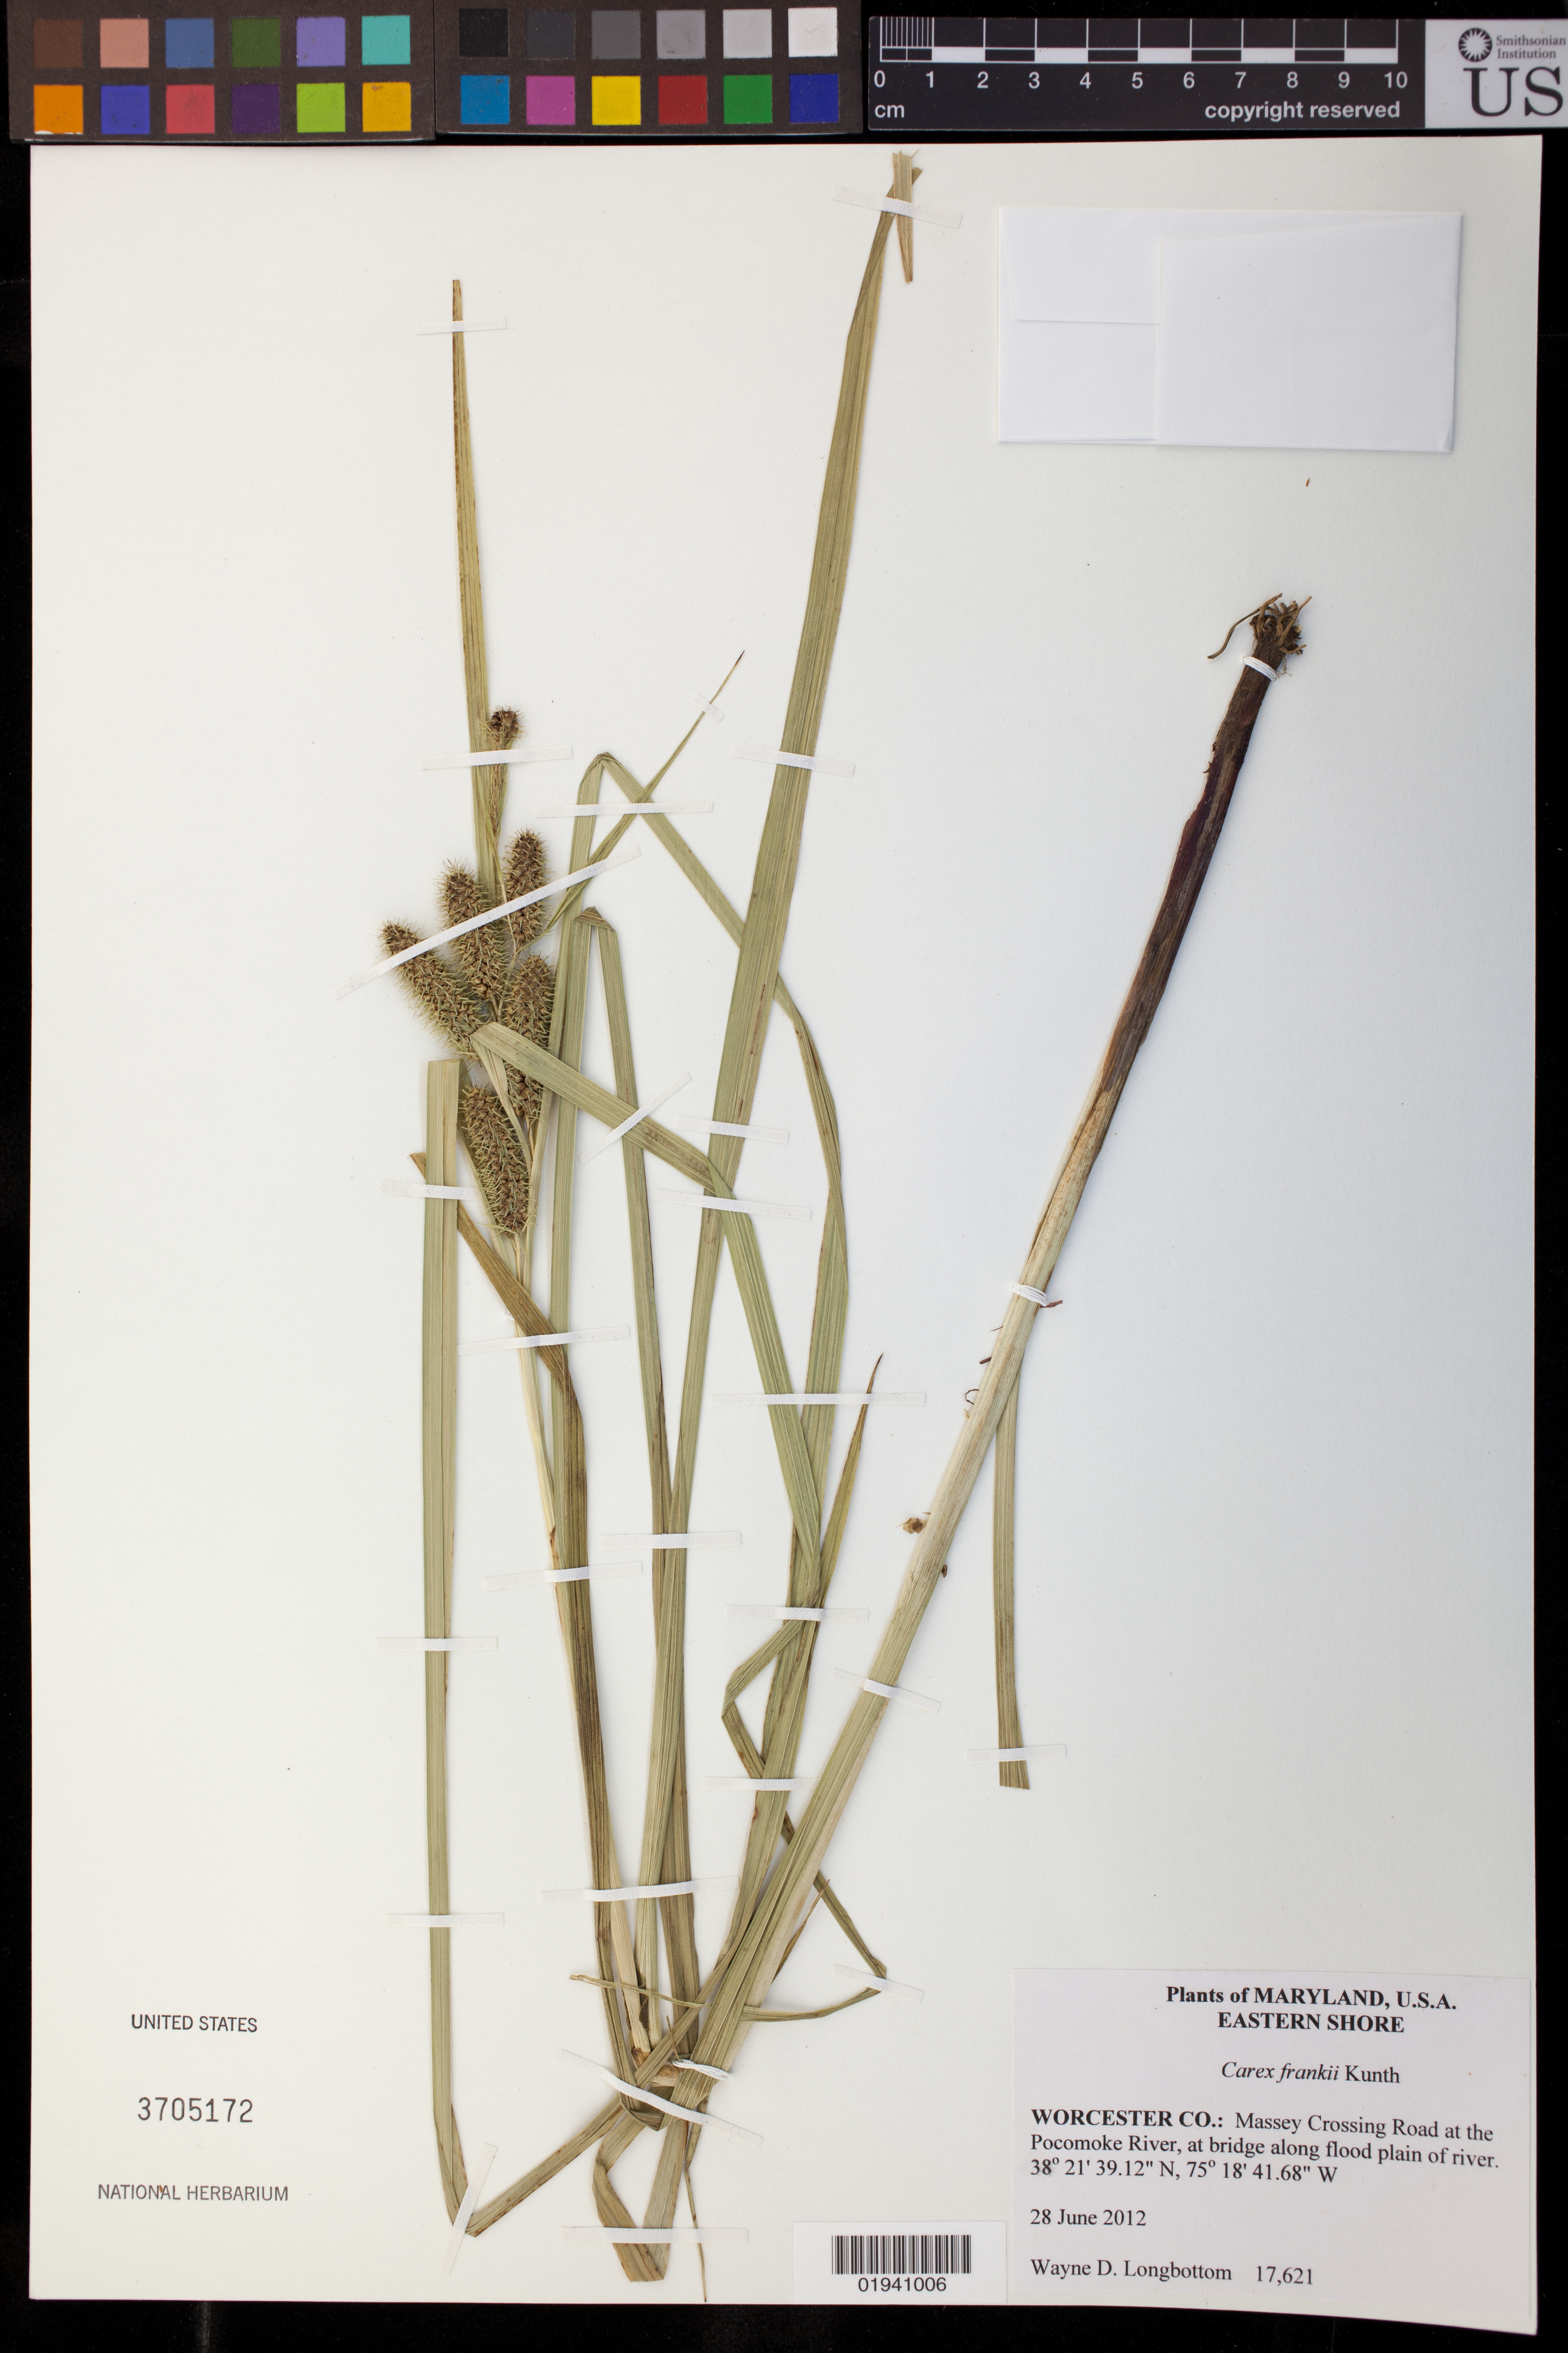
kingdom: Plantae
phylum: Tracheophyta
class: Liliopsida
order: Poales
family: Cyperaceae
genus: Carex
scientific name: Carex frankii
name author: Kunth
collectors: W. D. Longbottom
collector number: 17621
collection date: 2012-06-28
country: United States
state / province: Maryland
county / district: Worcester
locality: Worchester Co.: Massey Crossing Road at the Pocomoke River.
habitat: at bridge along flood plain of river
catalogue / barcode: US 3705172